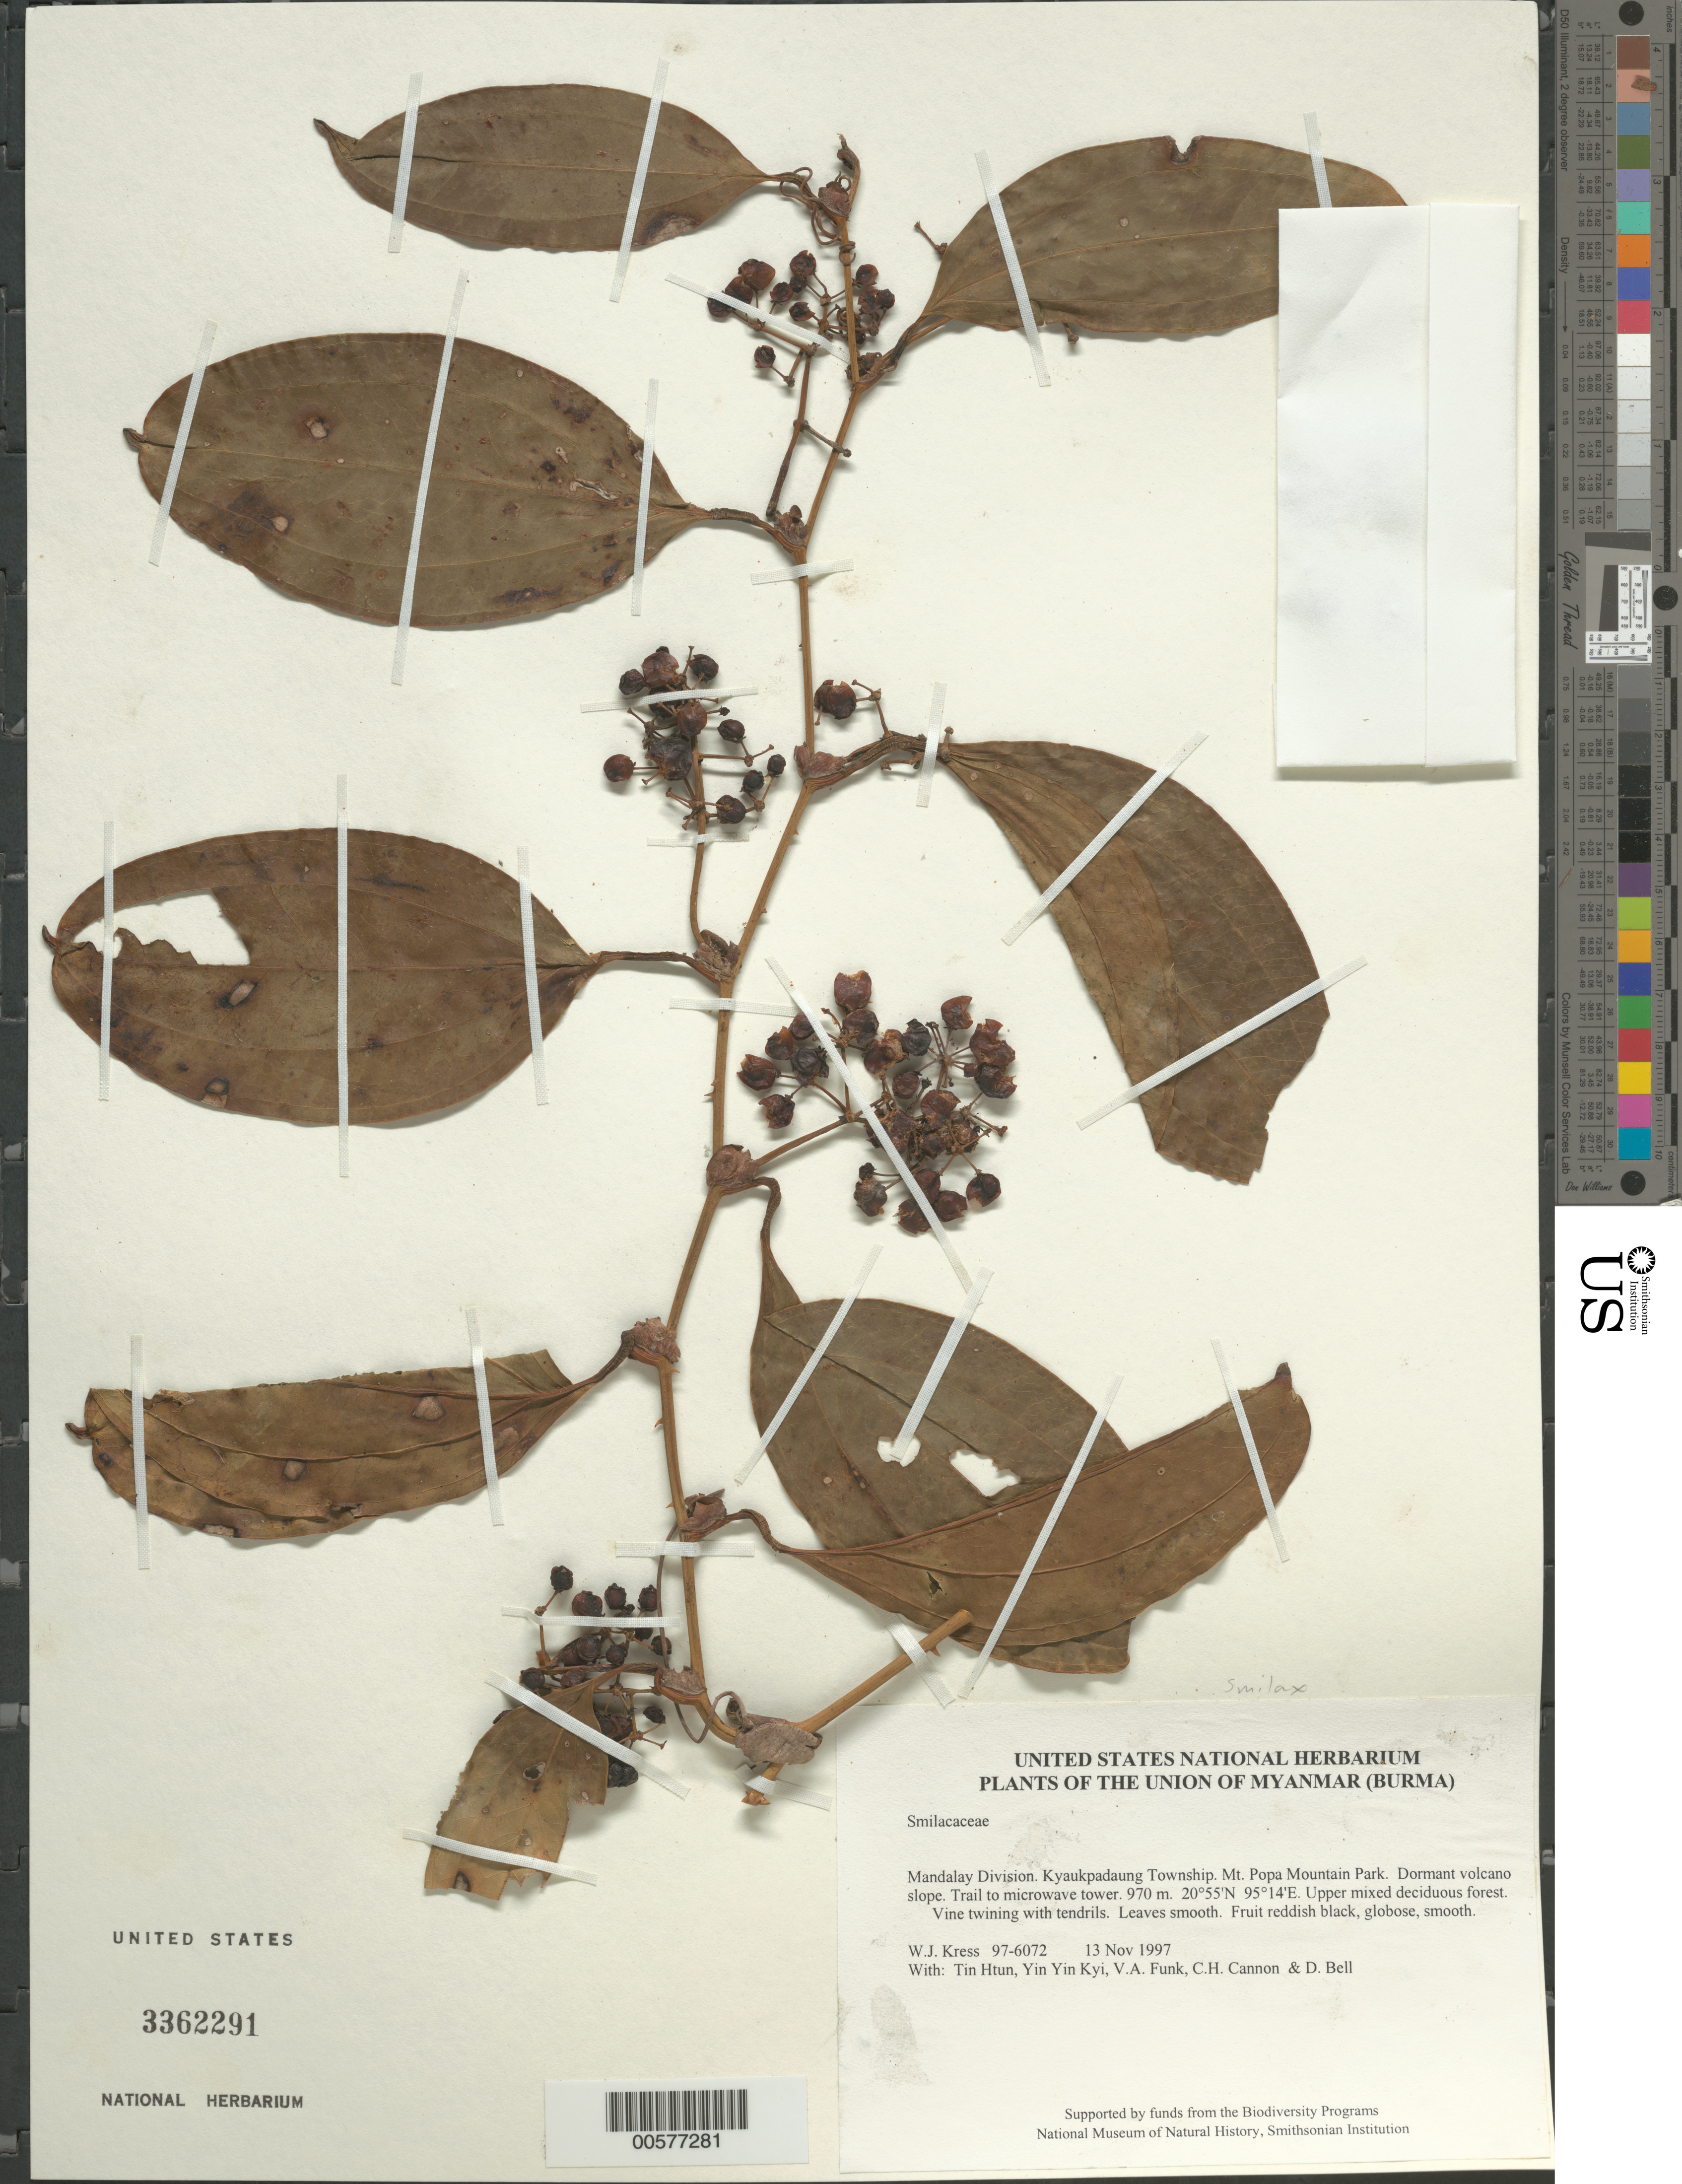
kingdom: Plantae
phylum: Tracheophyta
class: Liliopsida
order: Liliales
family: Liliaceae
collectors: W. J. Kress, Tin Htun, Yin Yin Kyi, V. Funk, C. H. Cannon & D. A. Bell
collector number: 97-6072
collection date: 1997-11-13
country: Myanmar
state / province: Mandalay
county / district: Kyaukpadaung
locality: Mt. Popa Mountain Park. Dormant volcano slope. Trail to microwave tower.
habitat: Upper mixed deciduous forest.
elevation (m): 970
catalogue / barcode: US 3362291